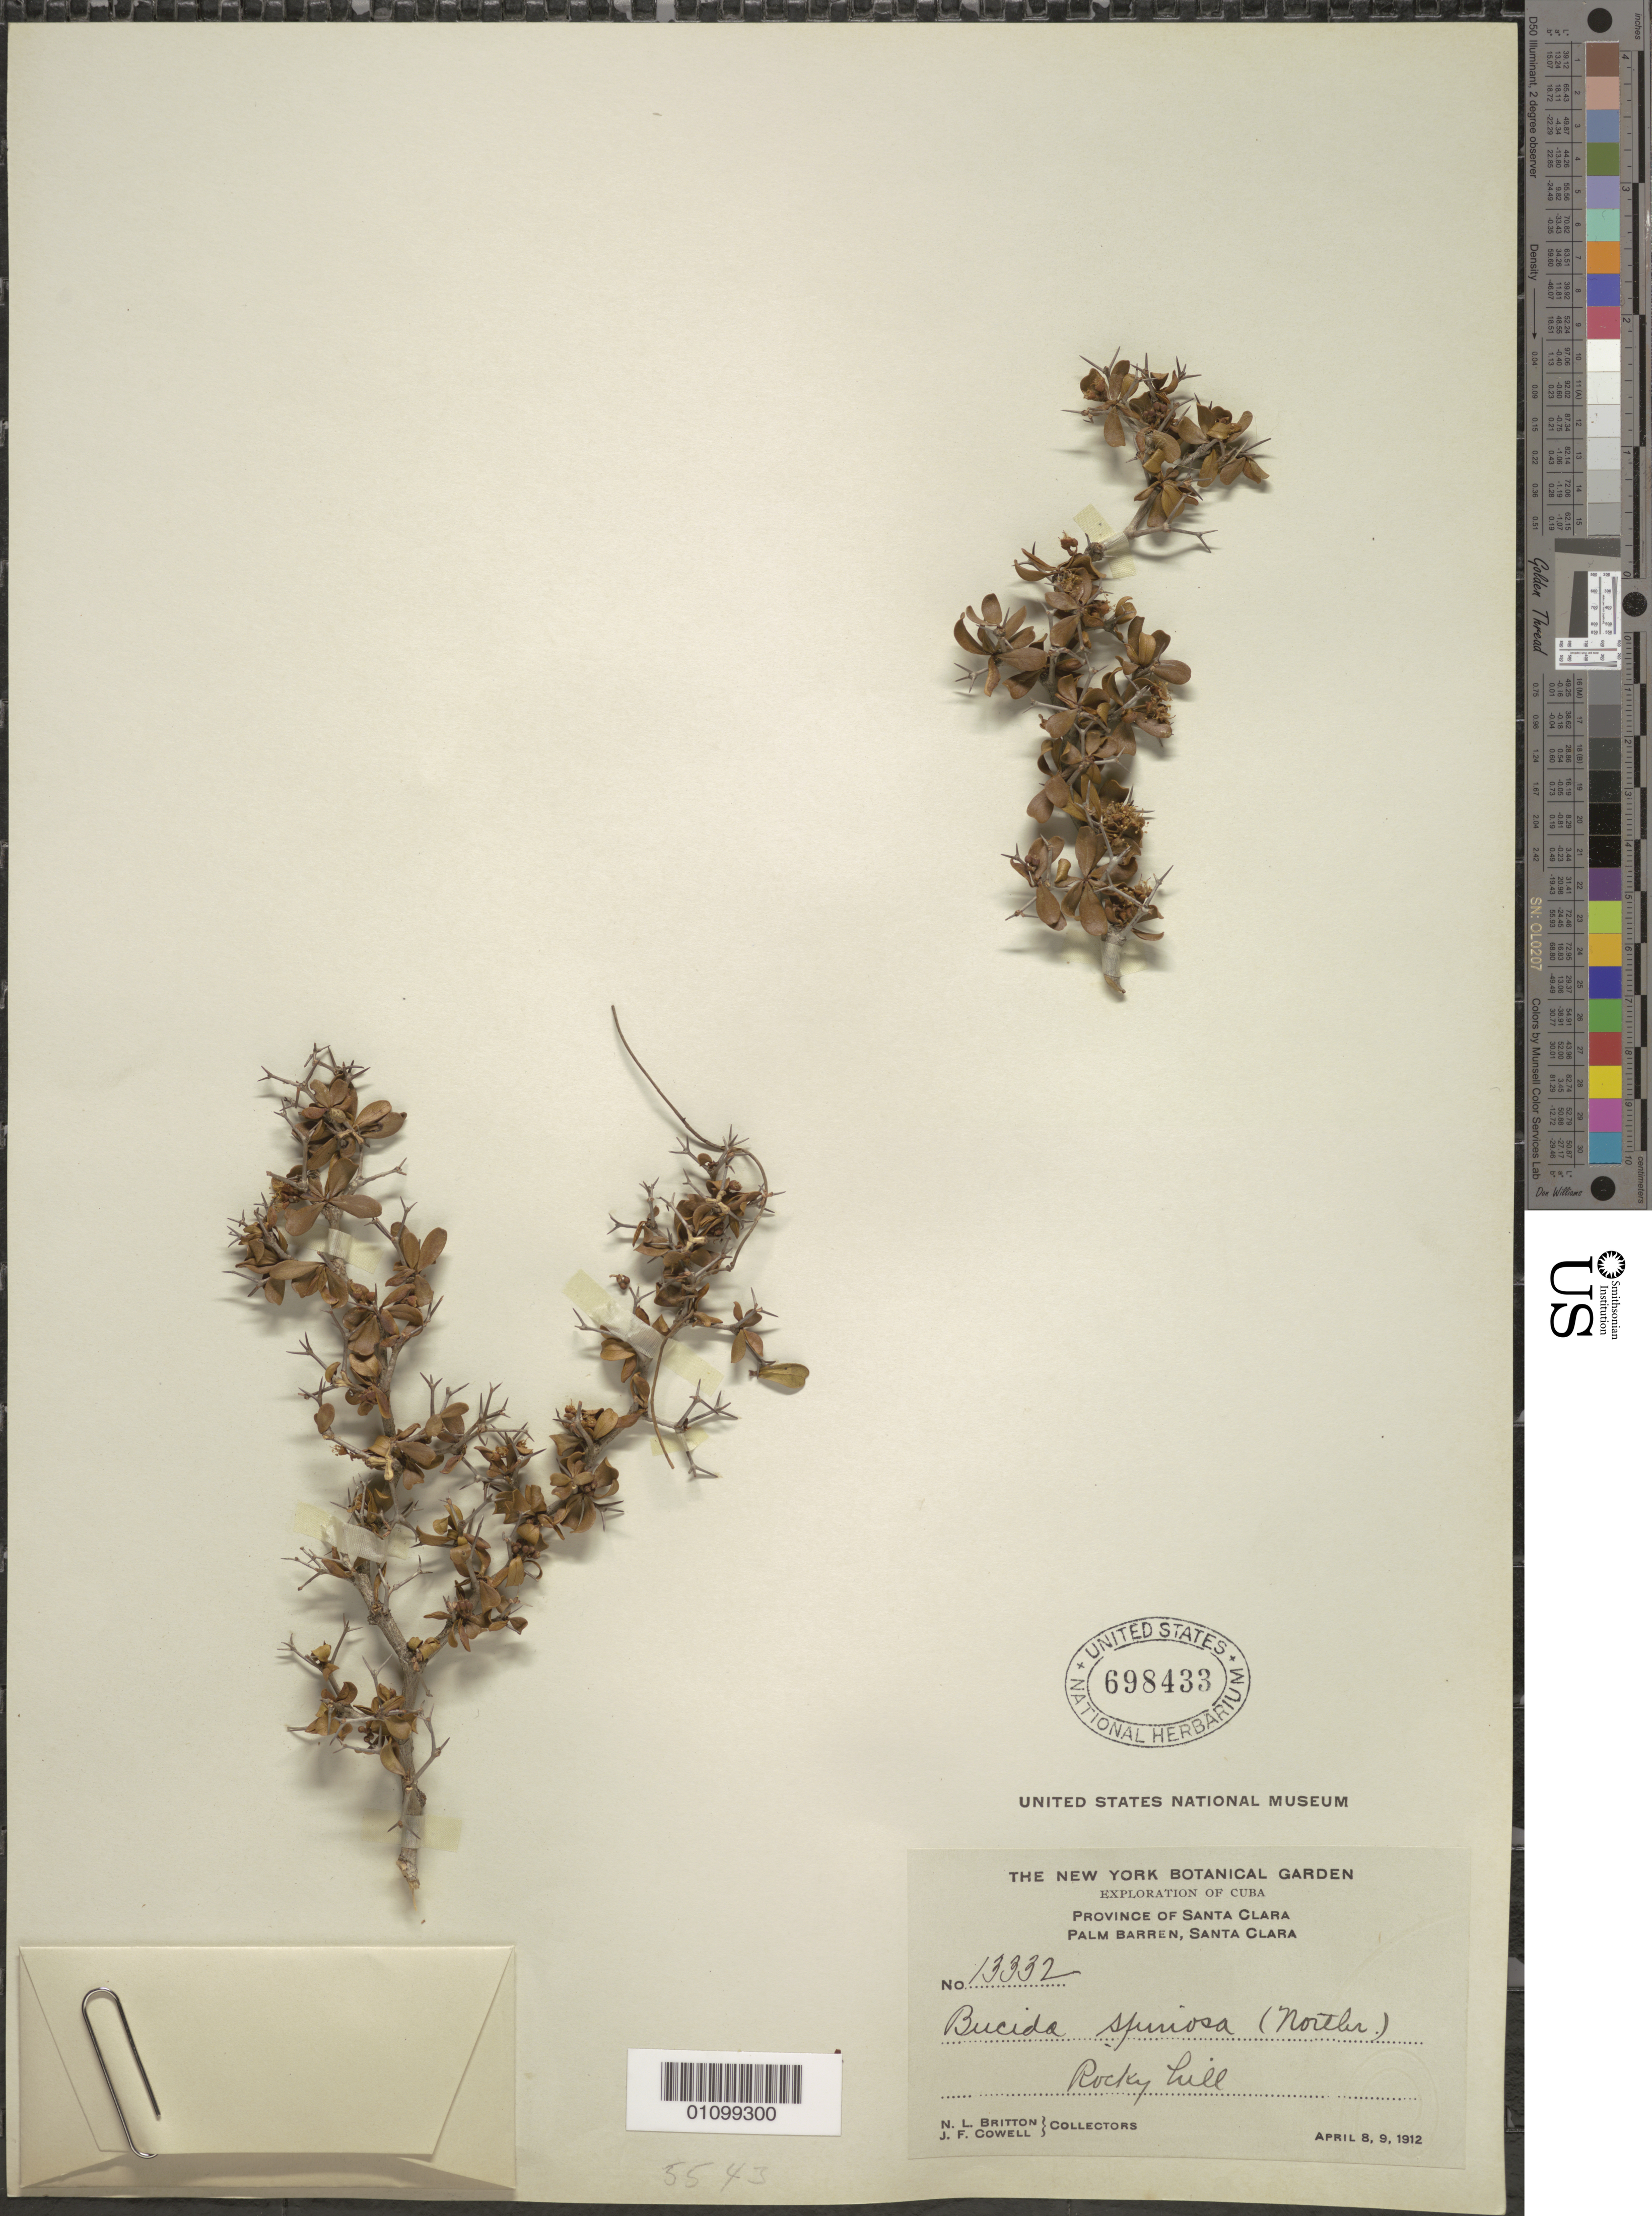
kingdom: Plantae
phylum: Tracheophyta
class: Magnoliopsida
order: Myrtales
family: Combretaceae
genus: Terminalia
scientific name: Terminalia molinetii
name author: M. Gómez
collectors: N. Britton & J. F. Cowell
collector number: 13332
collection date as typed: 08 Apr 1912 and 09 Apr 1912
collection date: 1912-04-08,1912-04-09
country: Cuba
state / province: Villa Clara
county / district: Santa Clara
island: Cuba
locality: Palm Barren, Santa Clara Rocky hill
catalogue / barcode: US 698433